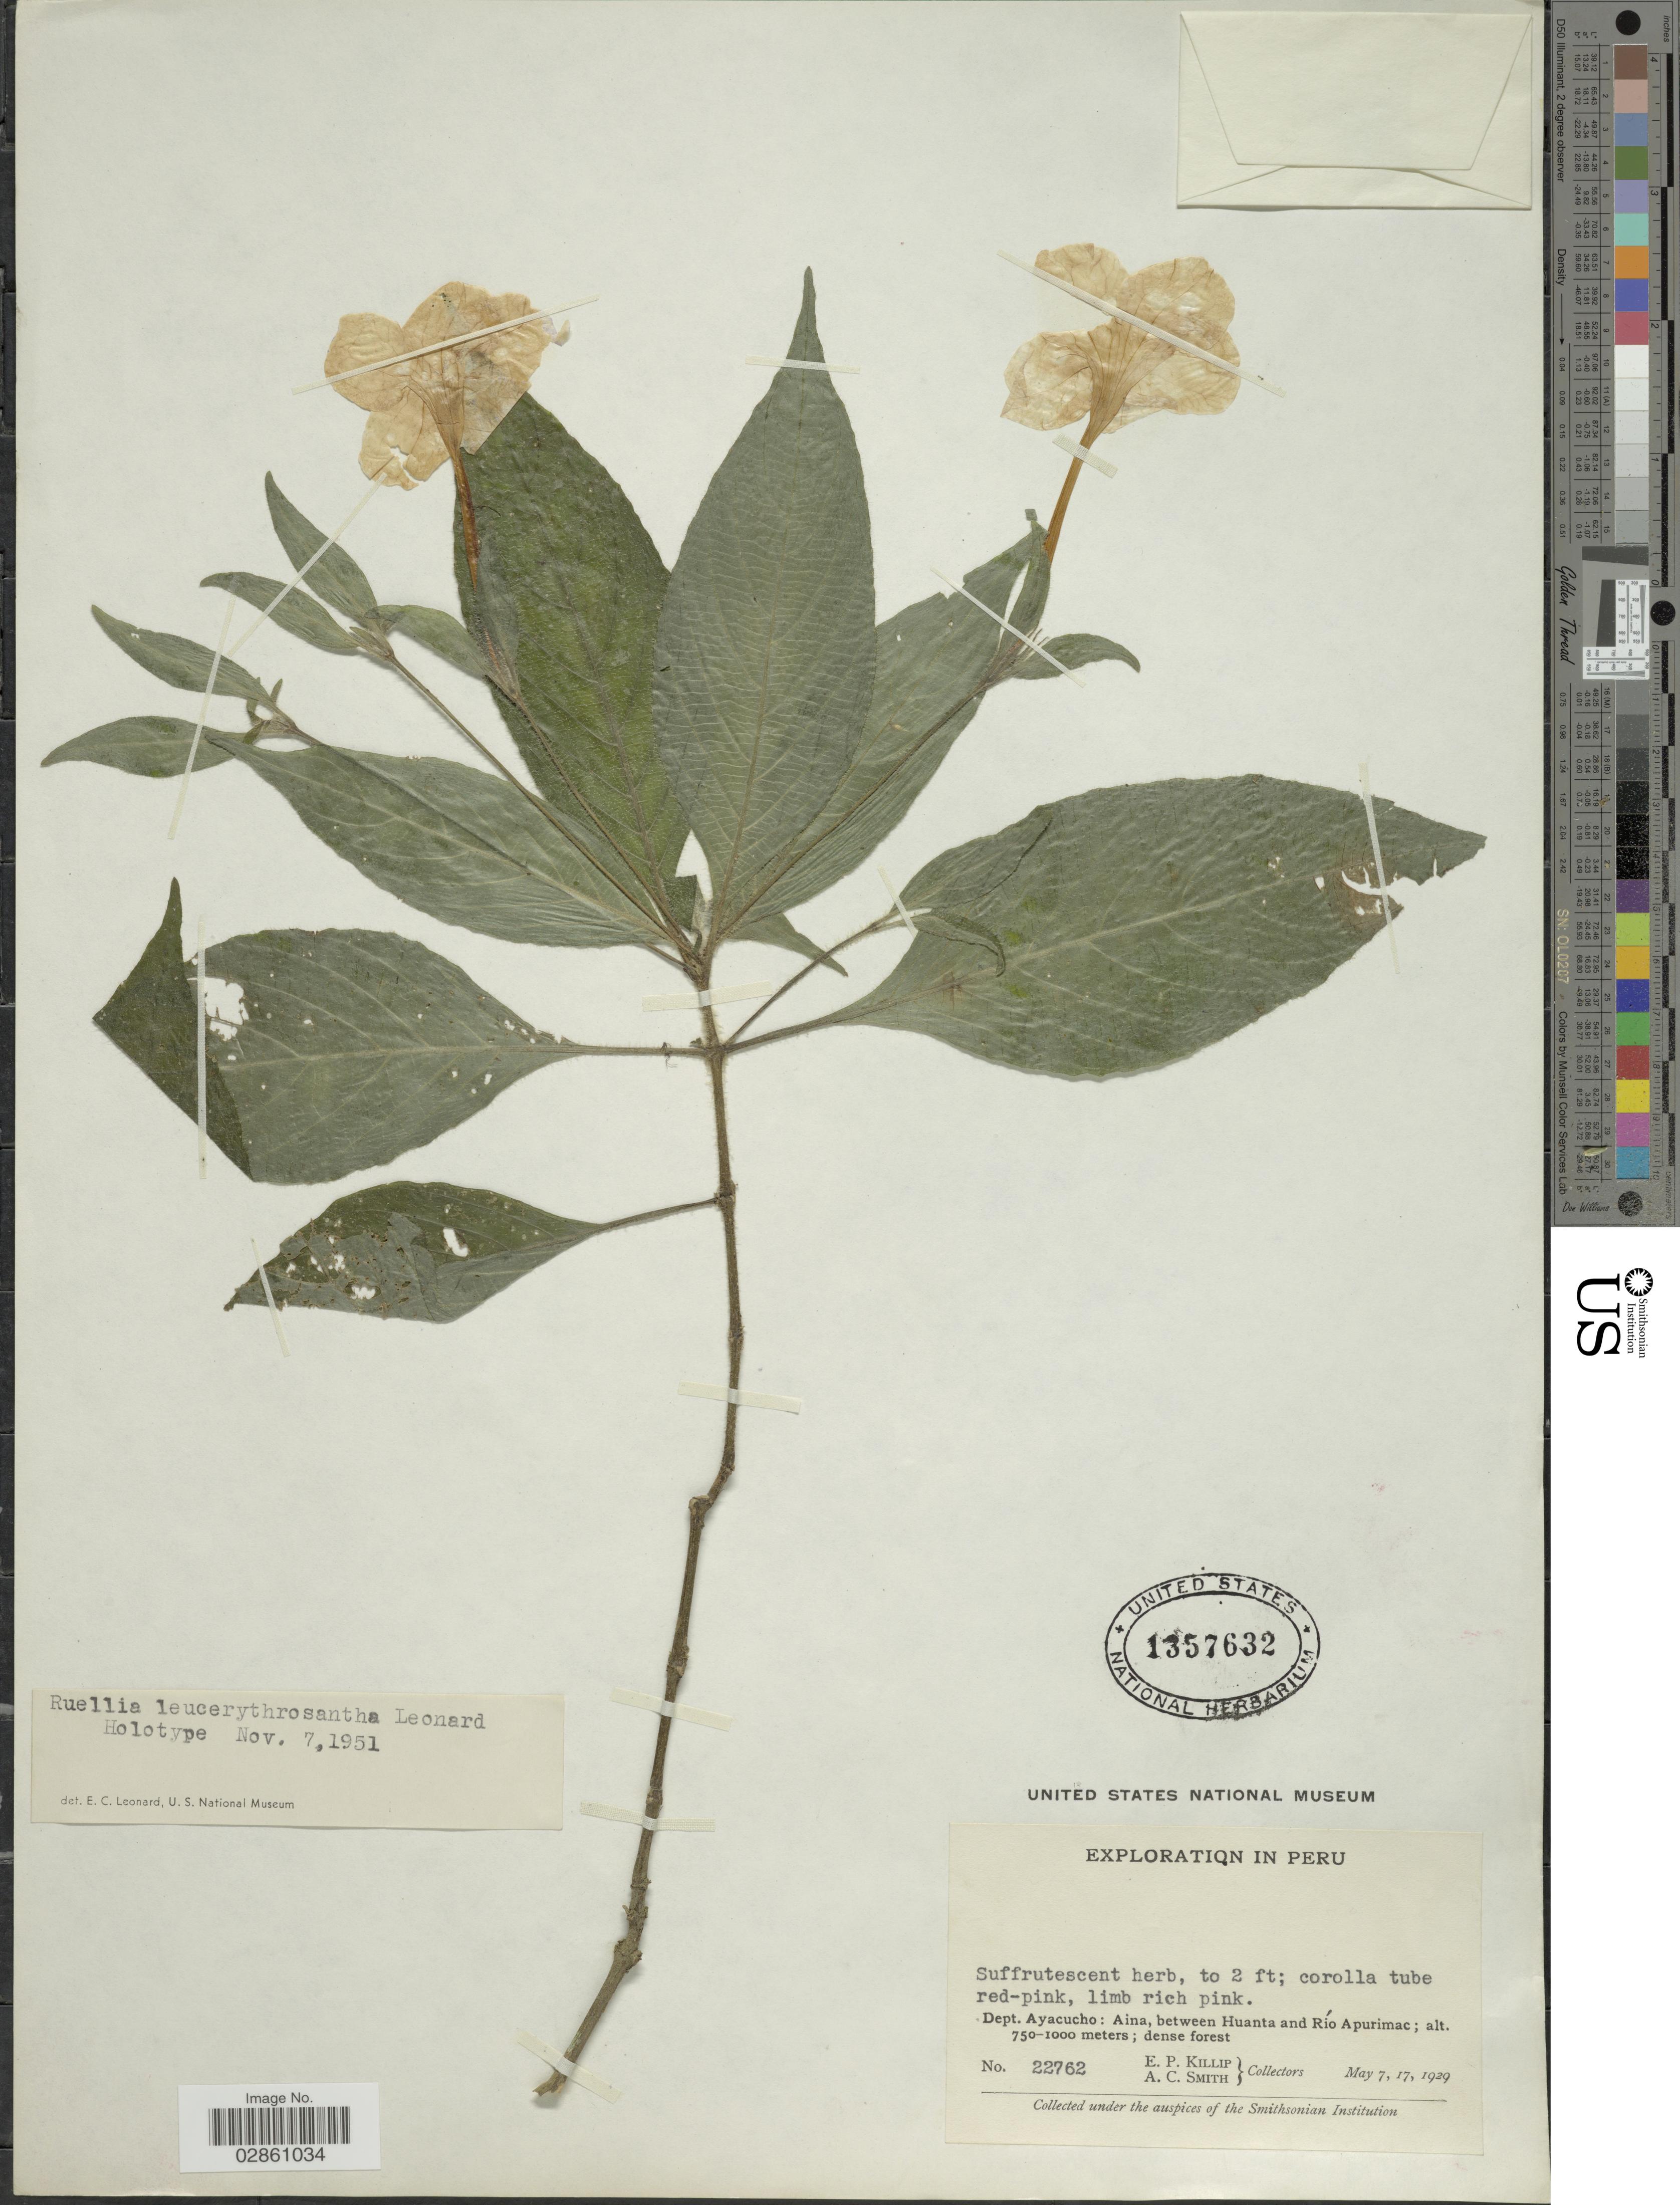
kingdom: Plantae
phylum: Tracheophyta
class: Magnoliopsida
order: Lamiales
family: Acanthaceae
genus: Ruellia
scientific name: Ruellia leucerythrosantha Leonard sp. nov. ined.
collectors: E. P. Killip & A. C. Smith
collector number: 22762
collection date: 1929-05-07/1929-05-17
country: Peru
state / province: Ayacucho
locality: Dept. Ayacucho: Aina, between Huanta and Río Apurimac.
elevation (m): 750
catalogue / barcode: US 1357632